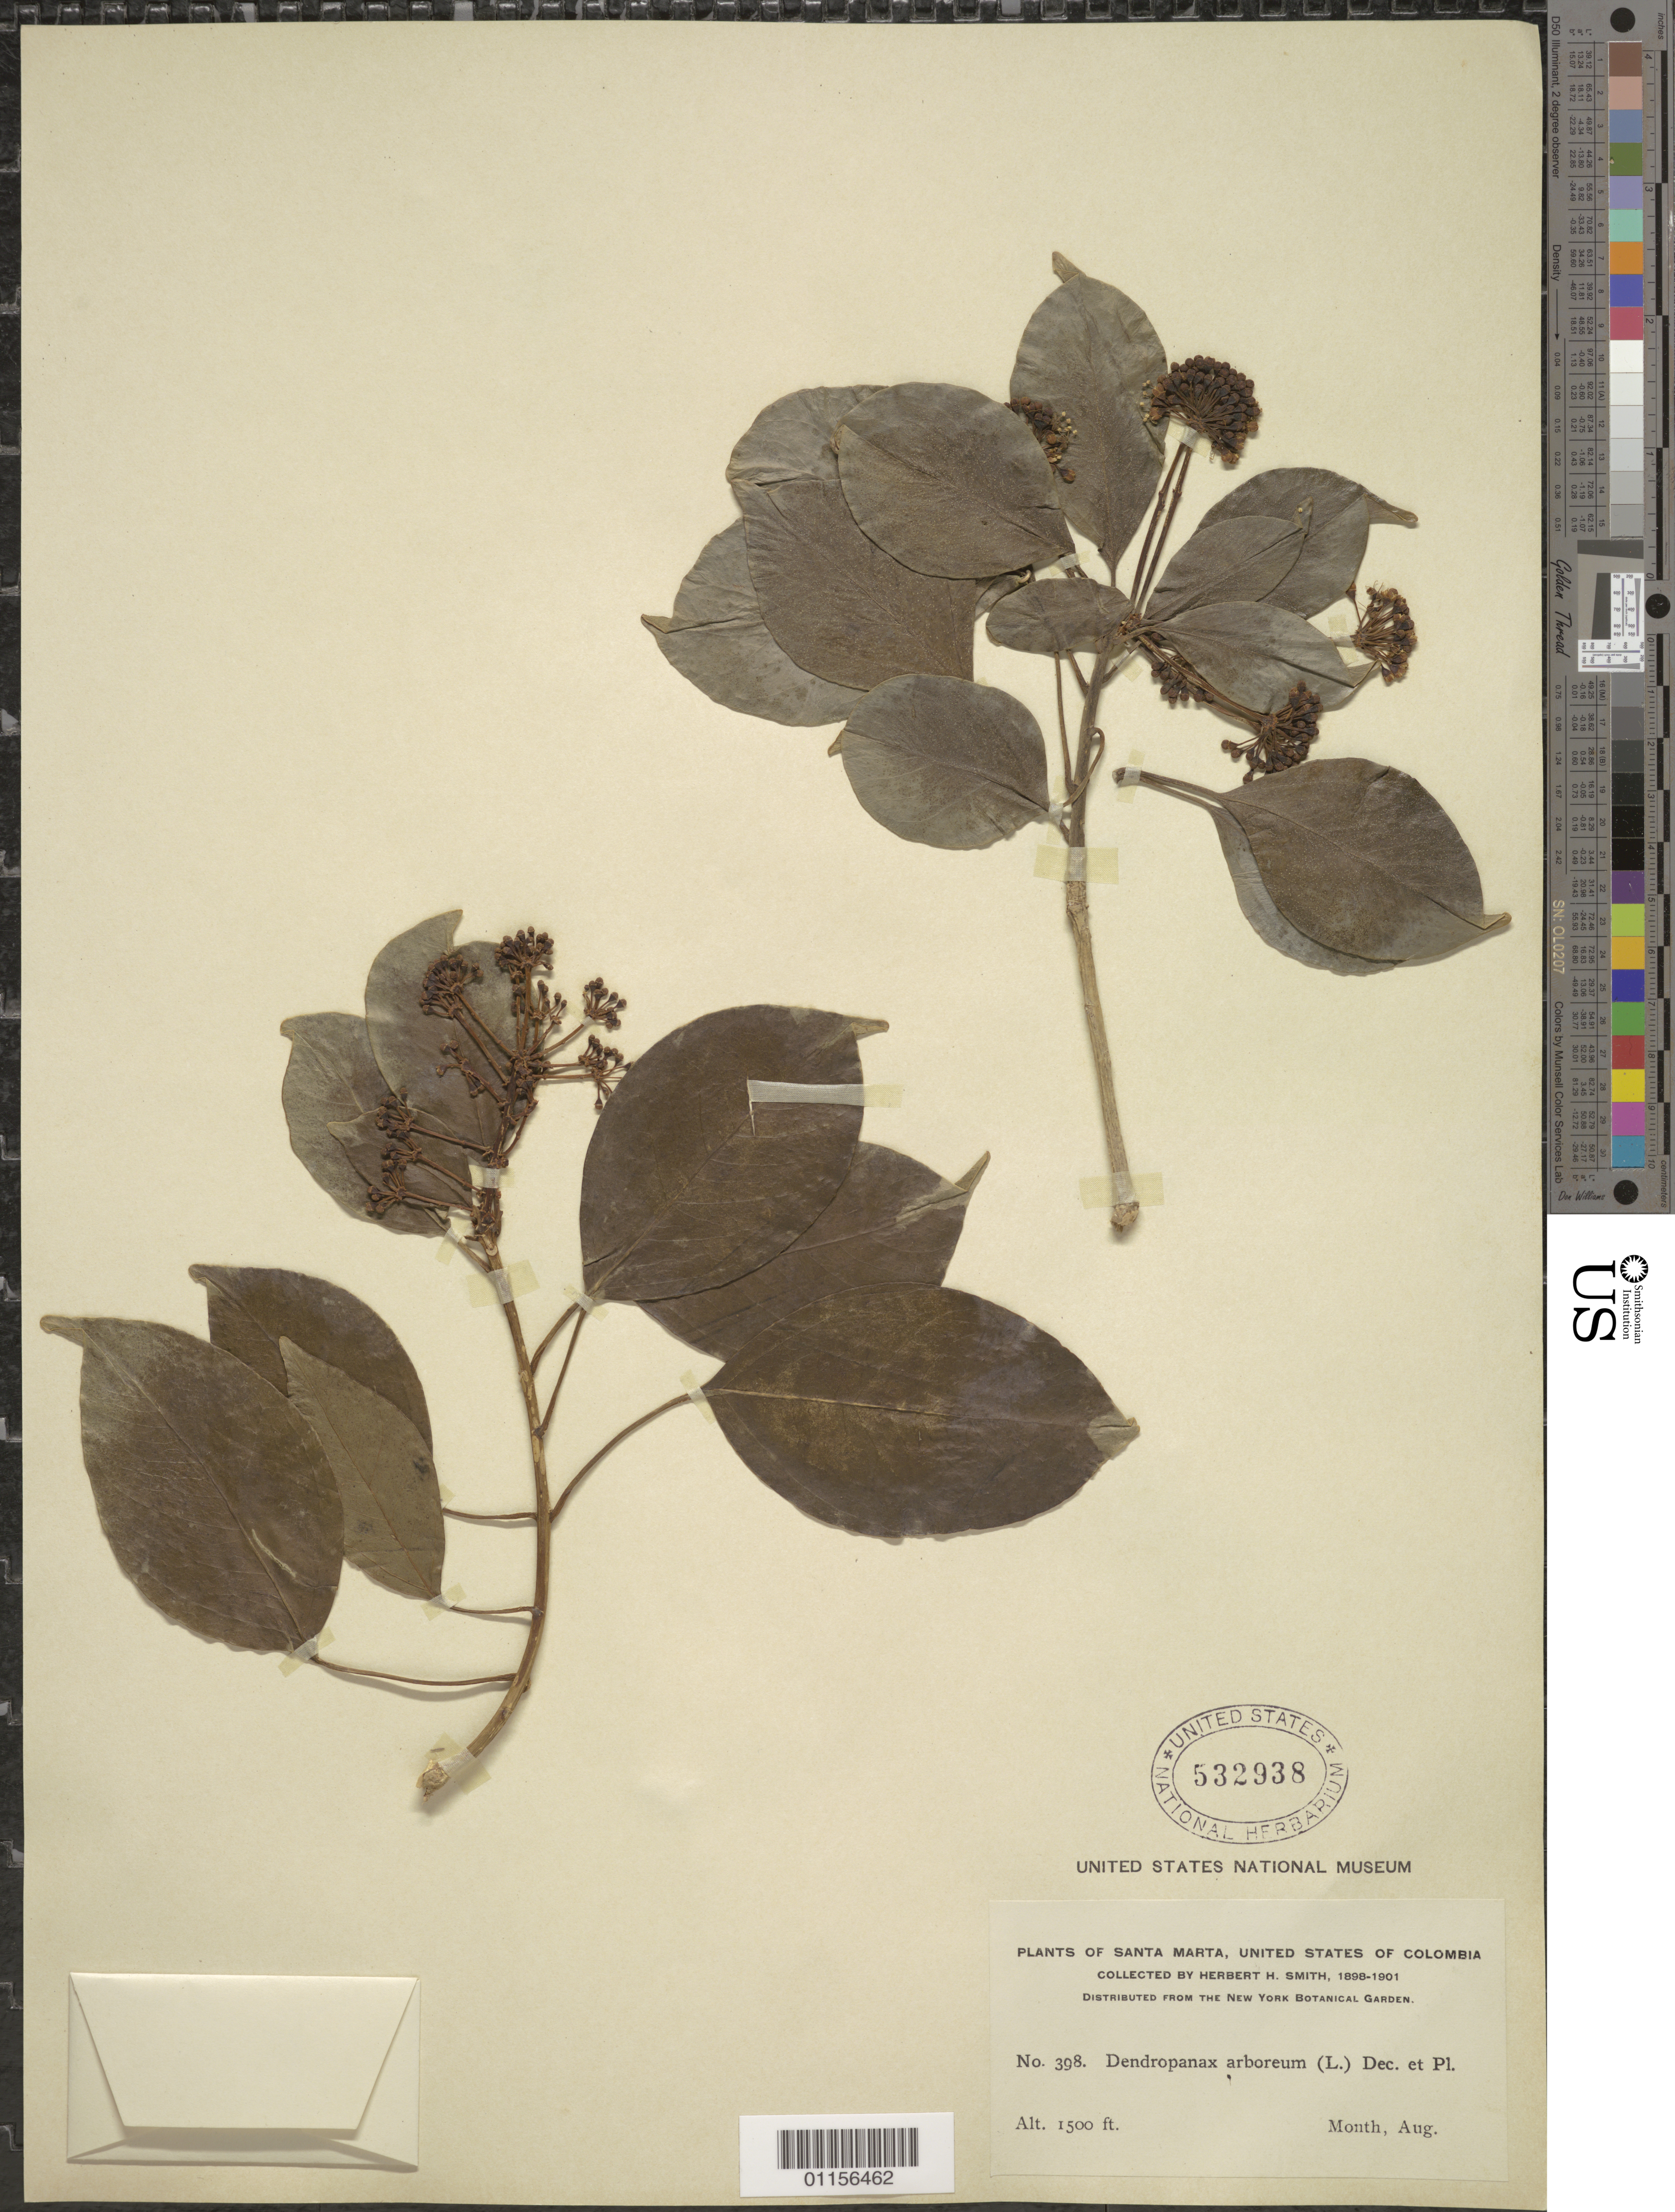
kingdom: Plantae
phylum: Tracheophyta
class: Magnoliopsida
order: Apiales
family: Araliaceae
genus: Dendropanax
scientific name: Dendropanax arboreus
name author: (L.) Decne. & Planch.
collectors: H. H. Smith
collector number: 398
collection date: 1898/1901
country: Colombia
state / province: Magdalena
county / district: Santa Marta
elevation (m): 457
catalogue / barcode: US 532938